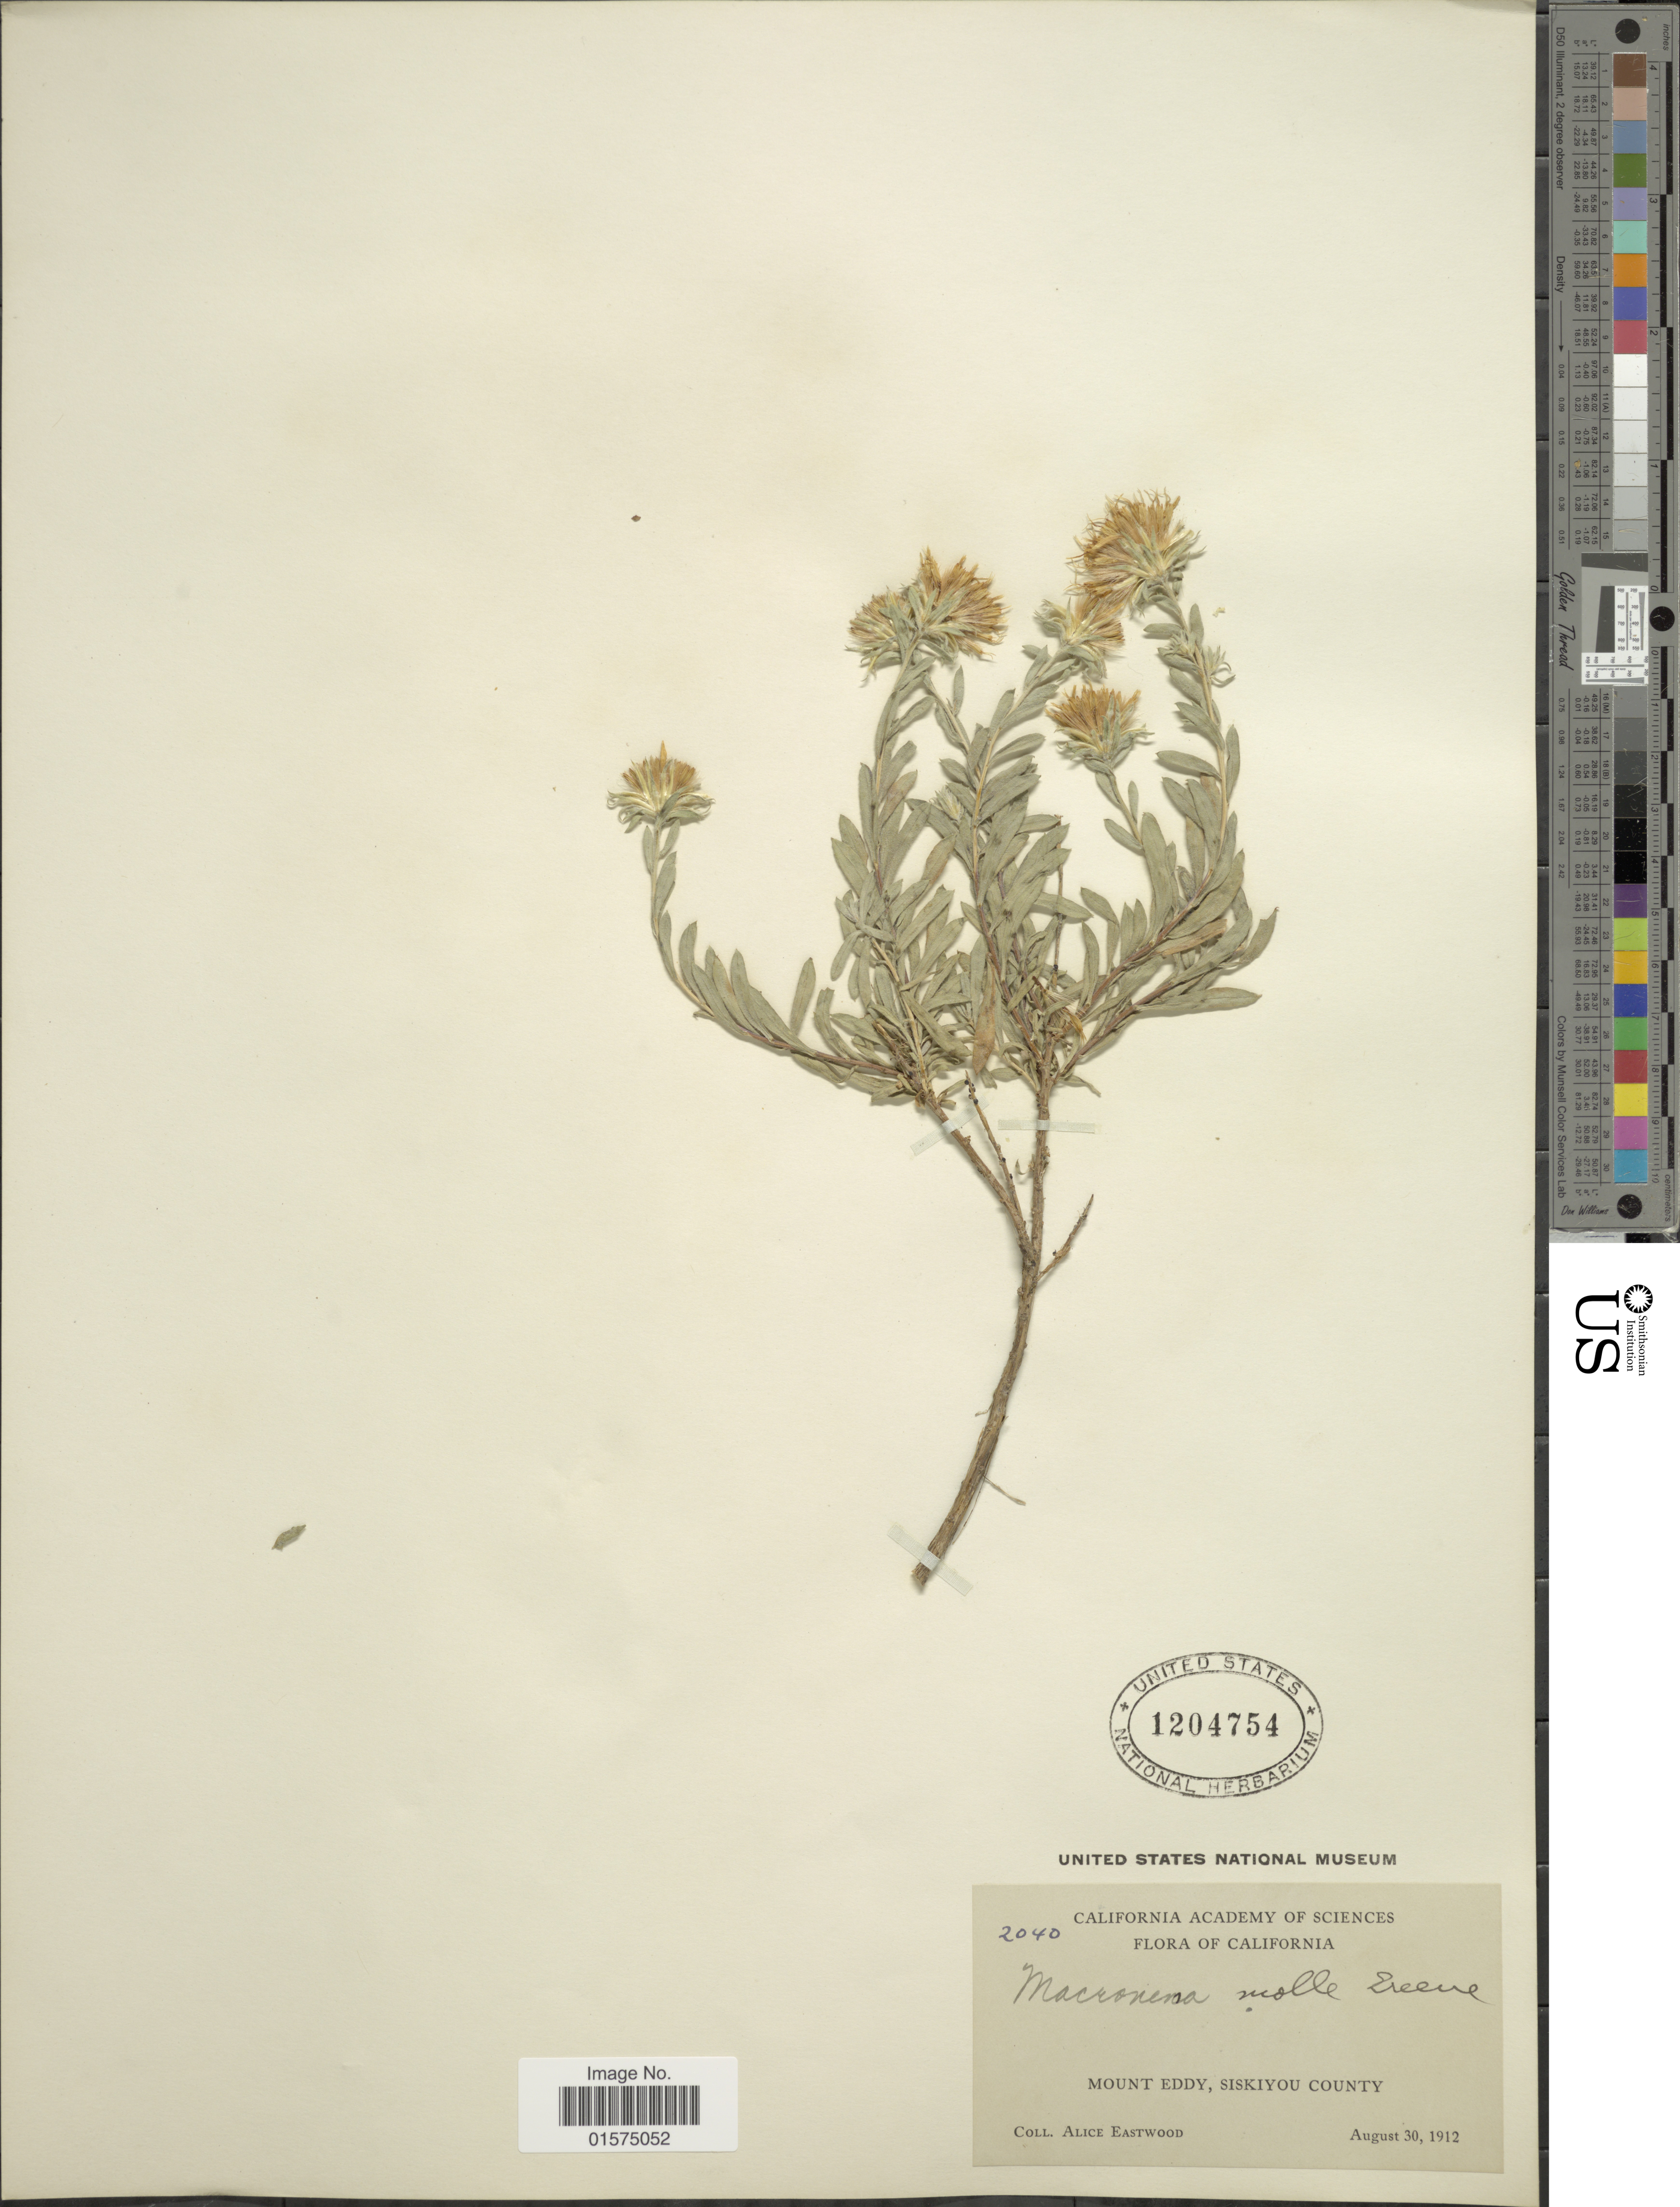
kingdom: Plantae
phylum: Tracheophyta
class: Magnoliopsida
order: Asterales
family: Asteraceae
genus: Ericameria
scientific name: Ericameria greenei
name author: (A. Gray) G.L. Nesom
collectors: A. Eastwood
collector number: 2040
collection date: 1912-08-30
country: United States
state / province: California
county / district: Siskiyou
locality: Mount Eddy, Siskiyou County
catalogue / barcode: US 1204754